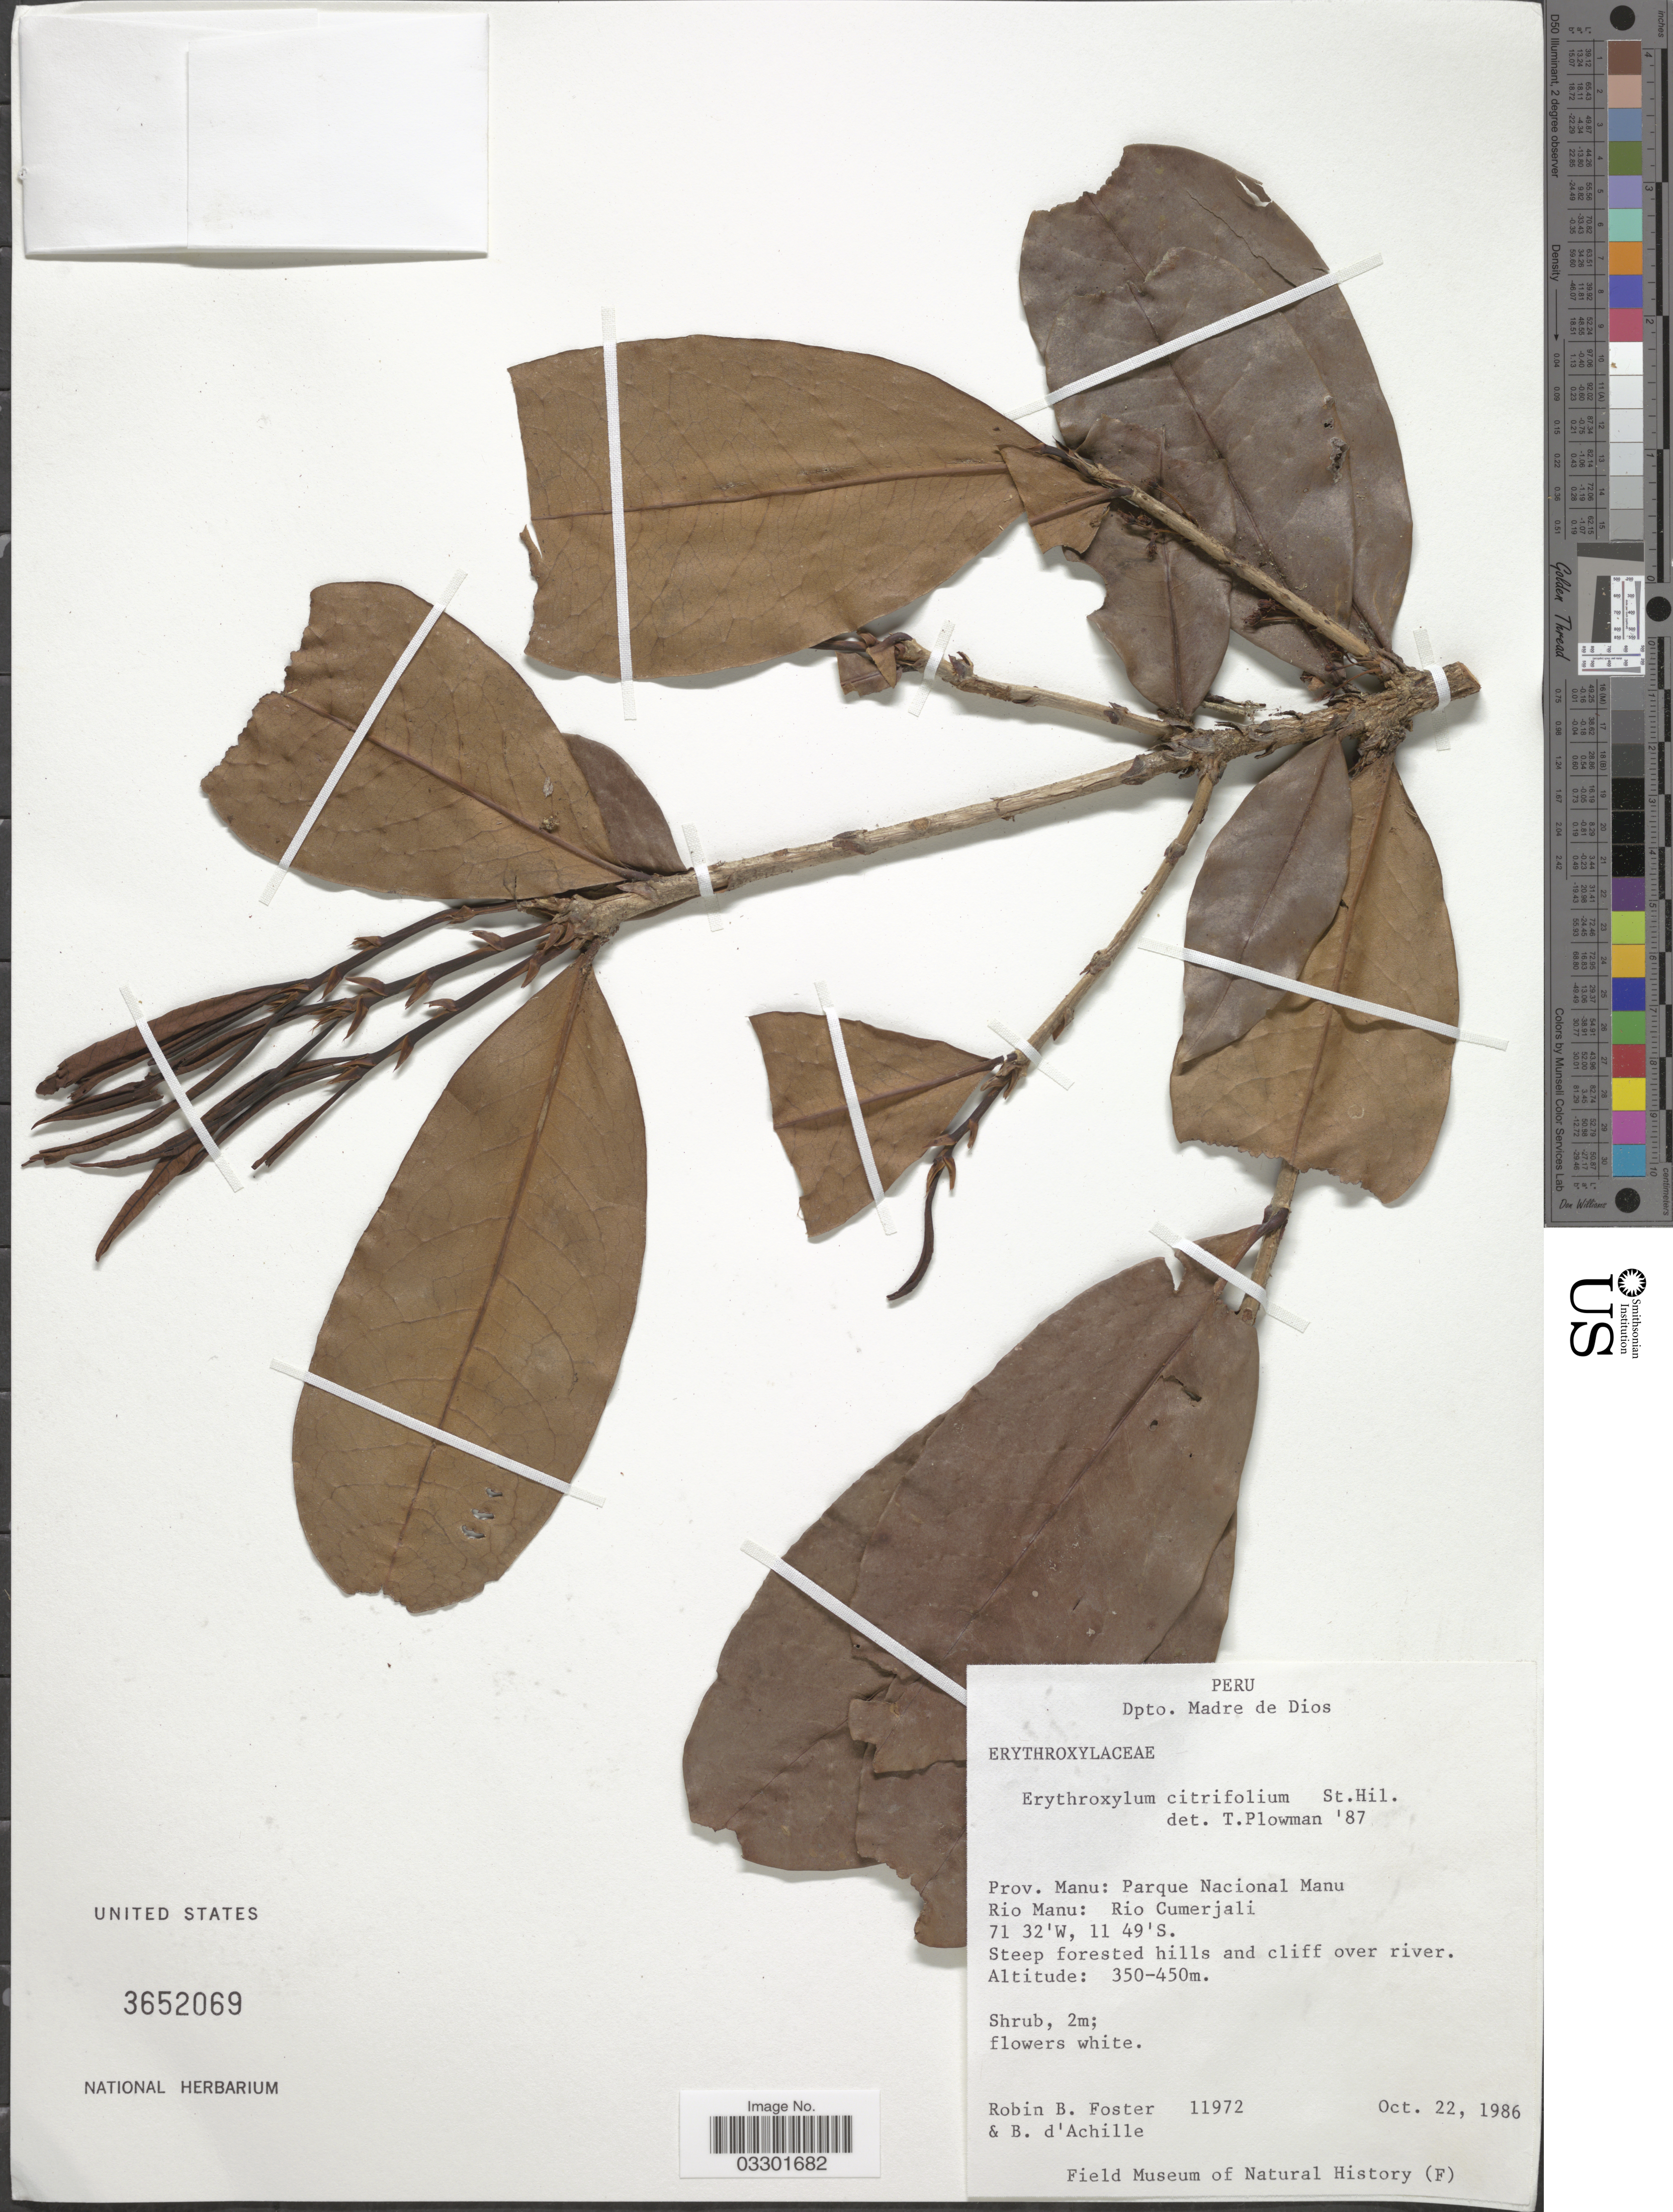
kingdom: Plantae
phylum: Tracheophyta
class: Magnoliopsida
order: Malpighiales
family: Erythroxylaceae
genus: Erythroxylum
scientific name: Erythroxylum citrifolium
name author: A. St.-Hil.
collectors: R. B. Foster & B. d'Achille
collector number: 11972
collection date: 1986-10-22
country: Peru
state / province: Madre de Dios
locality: Dpto. Madre de Dios. Prov. Manu: Parque Nacional Manu. Rio Manu: Rio Cumerjali.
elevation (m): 350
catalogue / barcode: US 3652069